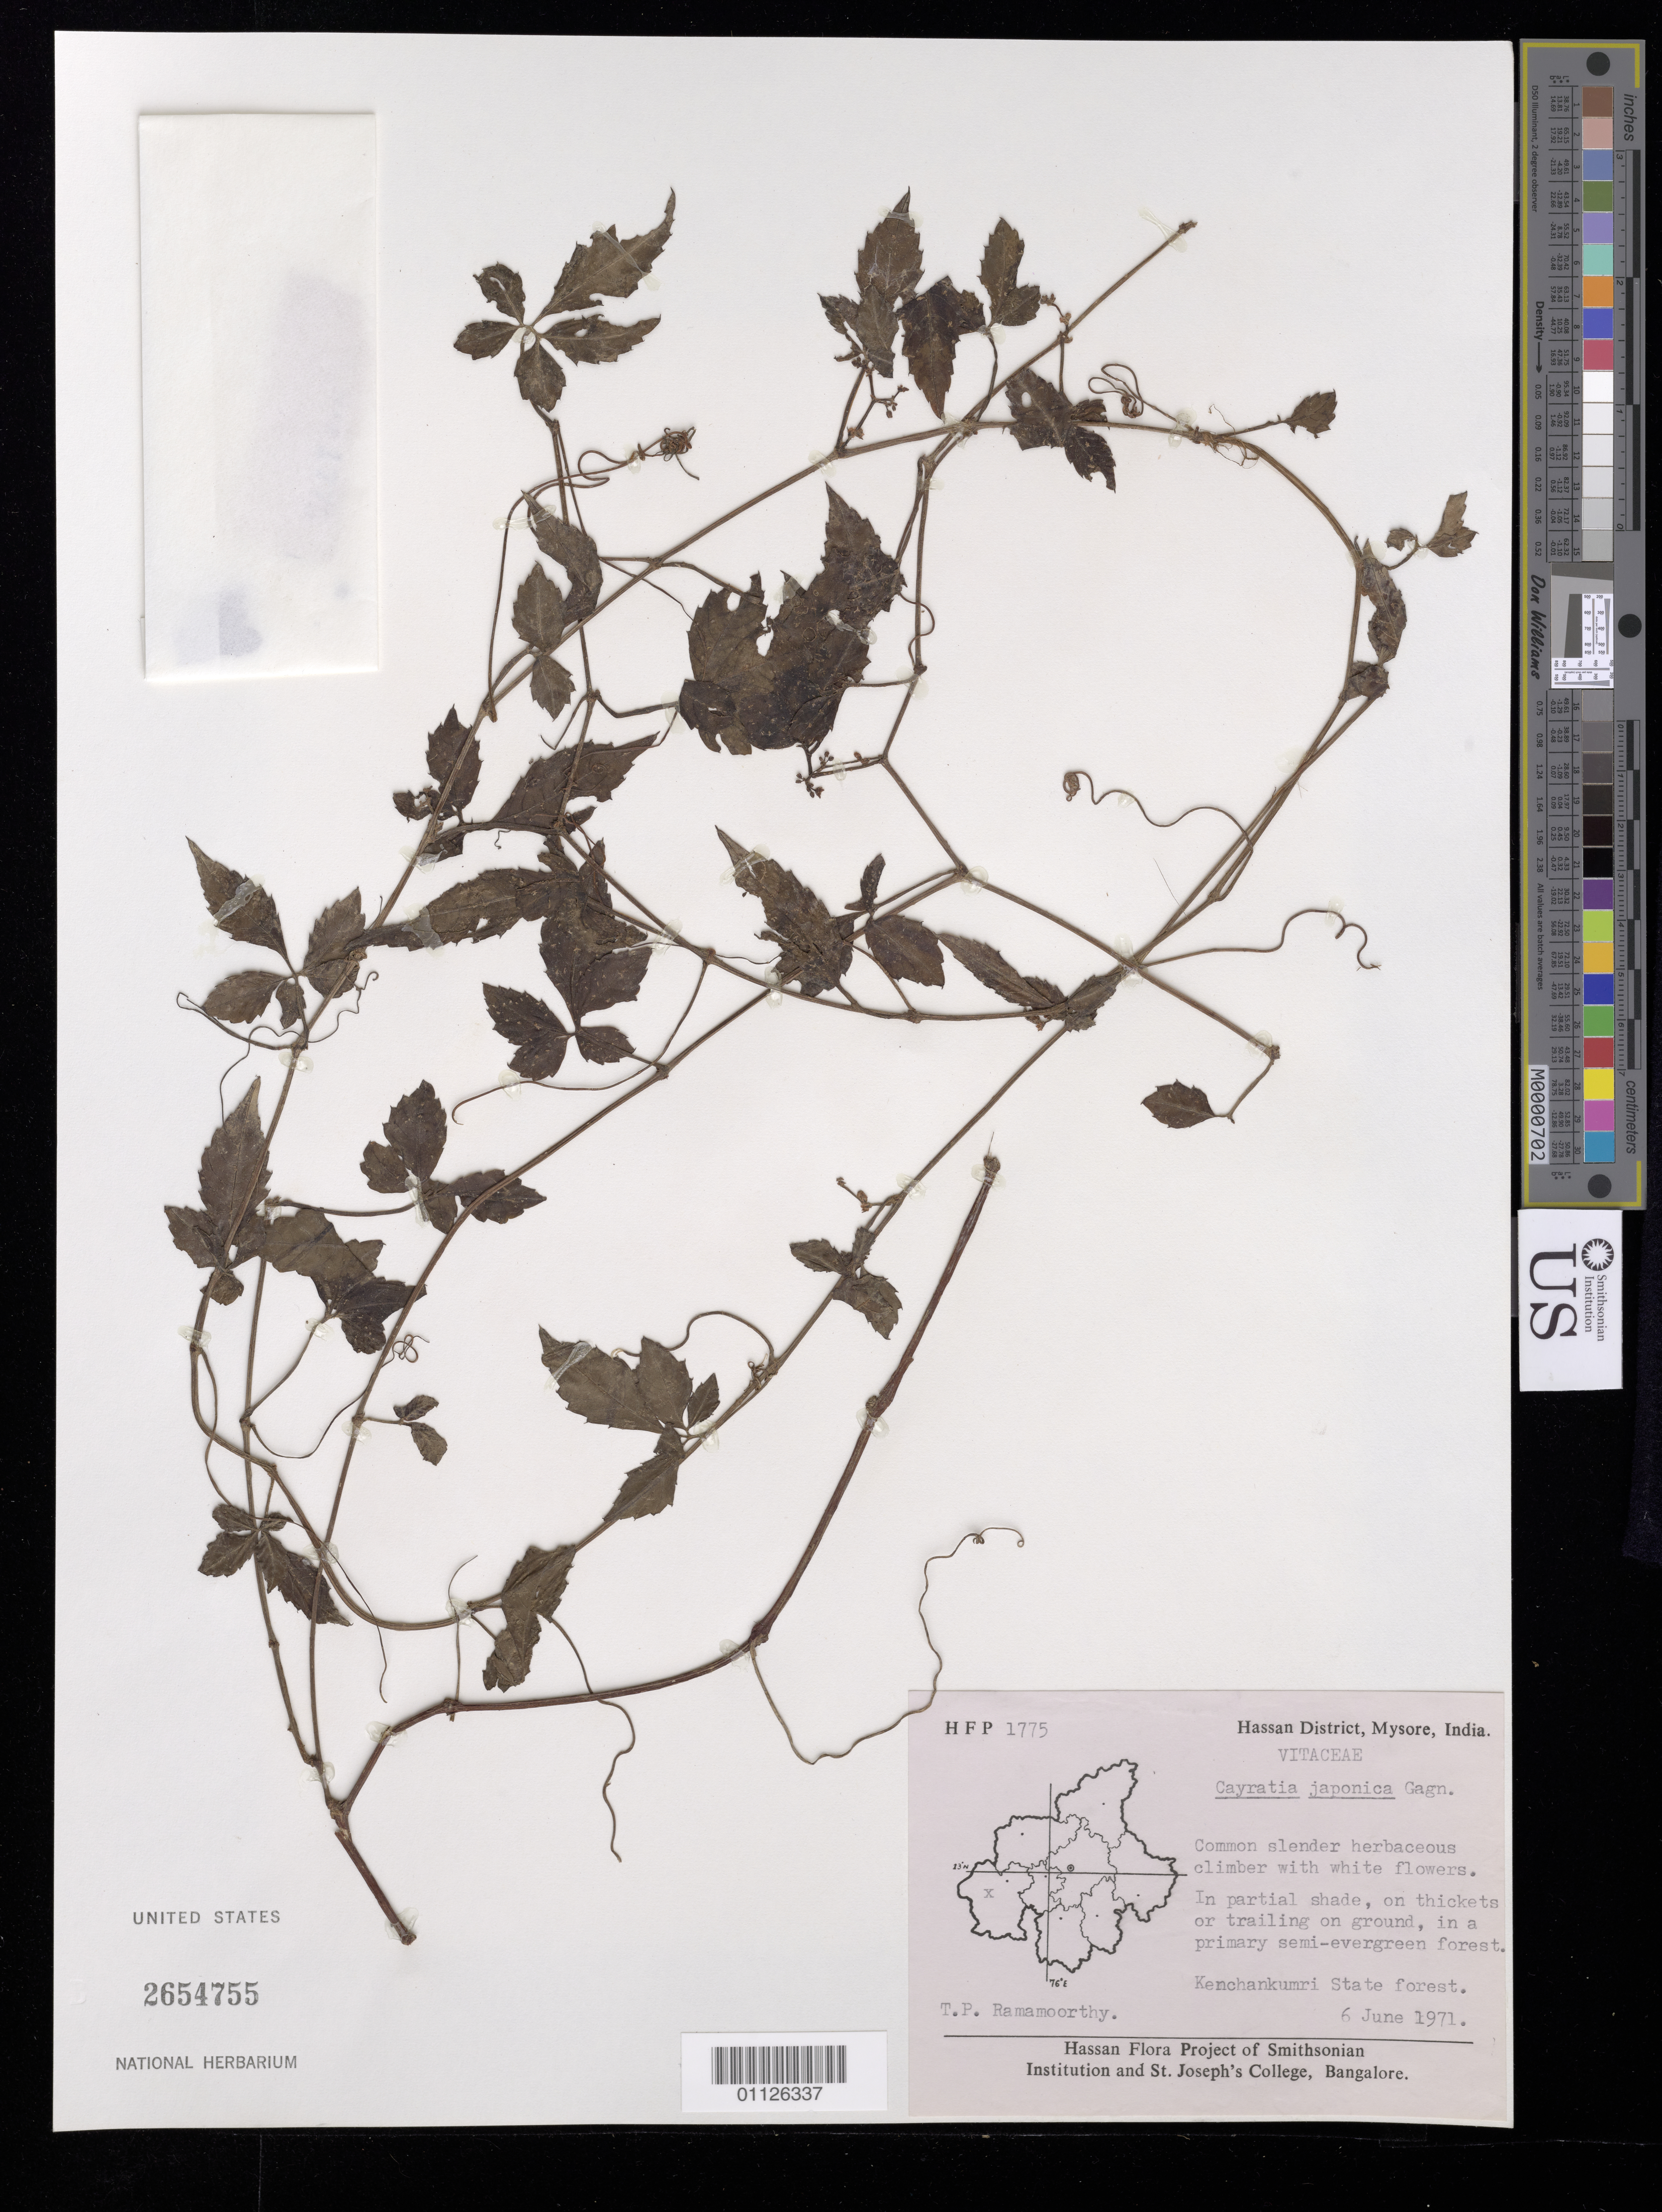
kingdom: Plantae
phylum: Tracheophyta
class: Magnoliopsida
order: Vitales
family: Vitaceae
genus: Cayratia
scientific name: Cayratia japonica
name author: (Thunb.) Gagnep.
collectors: T. P. Ramamoorthy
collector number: HFP 1775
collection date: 1971-06-06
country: India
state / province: Karnataka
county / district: Mysore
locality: Kenchankumri State forest.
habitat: In partial shade, on thickets or trailing on ground, in a primary semi-evergreen forest. Common slender herbaceous climber.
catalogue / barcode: US 2654755